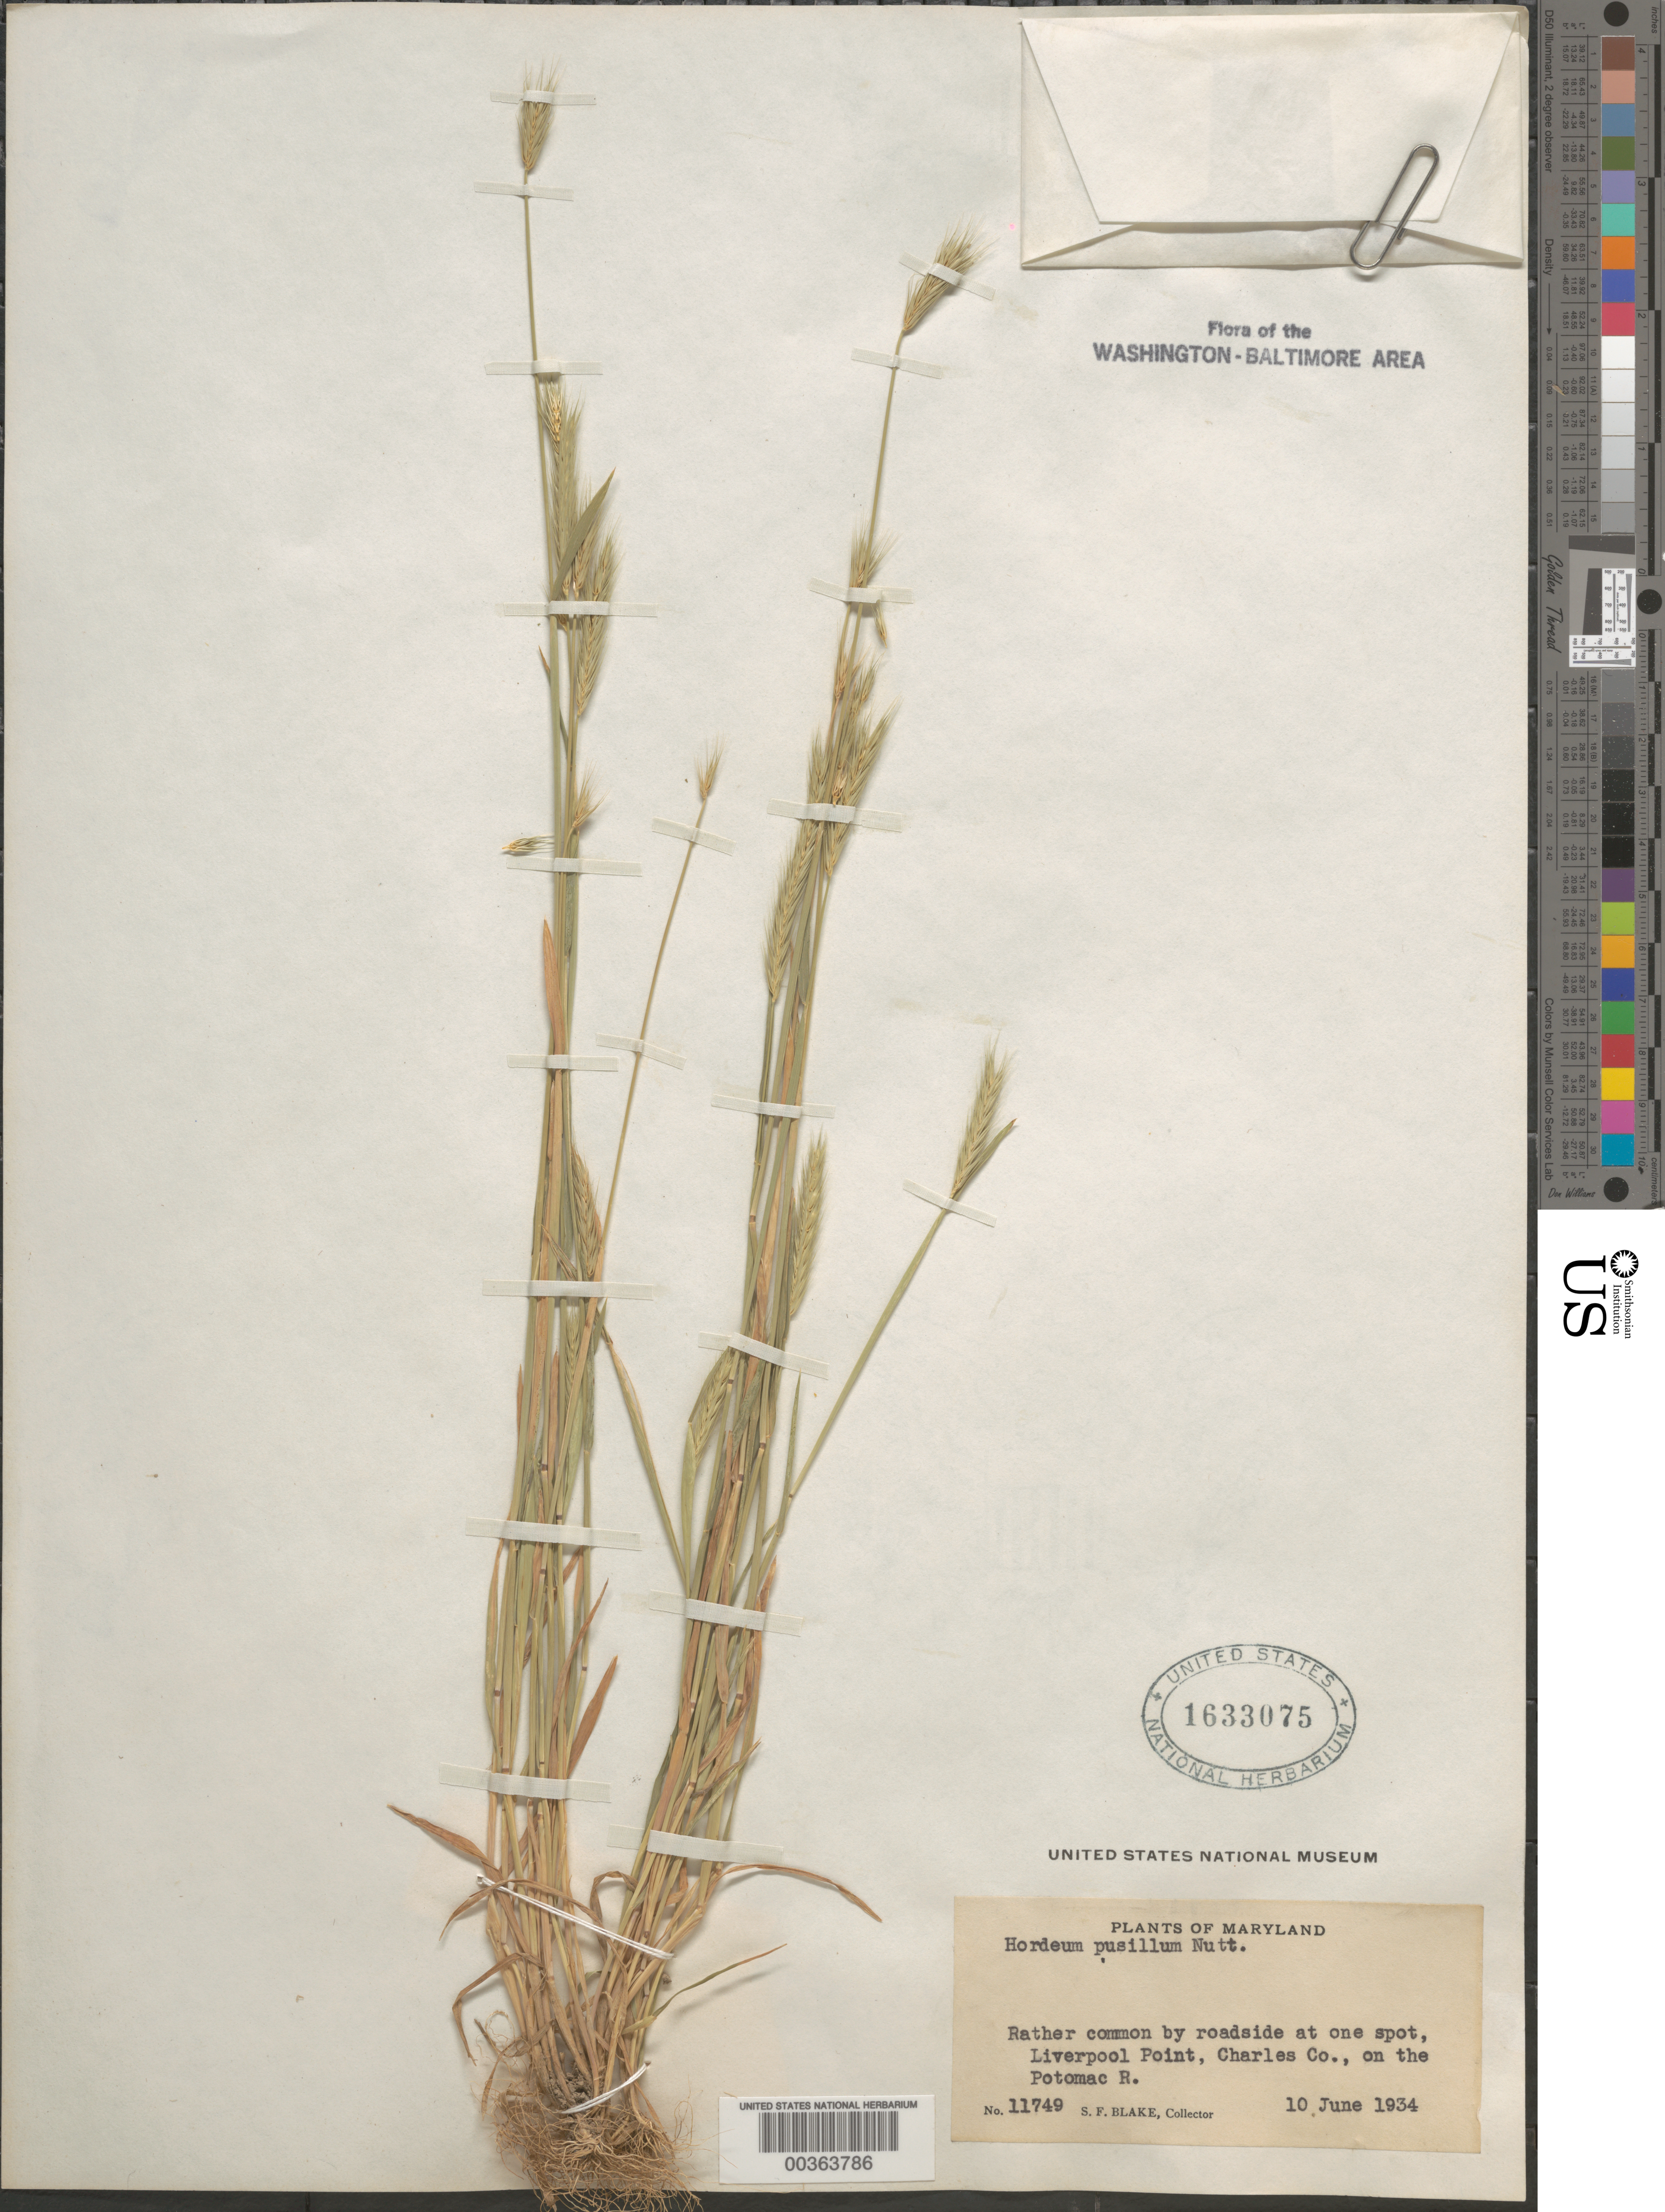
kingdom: Plantae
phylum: Tracheophyta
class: Liliopsida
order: Poales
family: Poaceae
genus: Hordeum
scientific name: Hordeum pusillum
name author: Nutt.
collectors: S. Blake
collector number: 11749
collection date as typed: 10 Jun 1934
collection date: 1934-06-10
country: United States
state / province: Maryland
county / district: Charles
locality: Liverpool Point on Potomac River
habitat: Roadside at one spot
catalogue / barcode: US 1633075